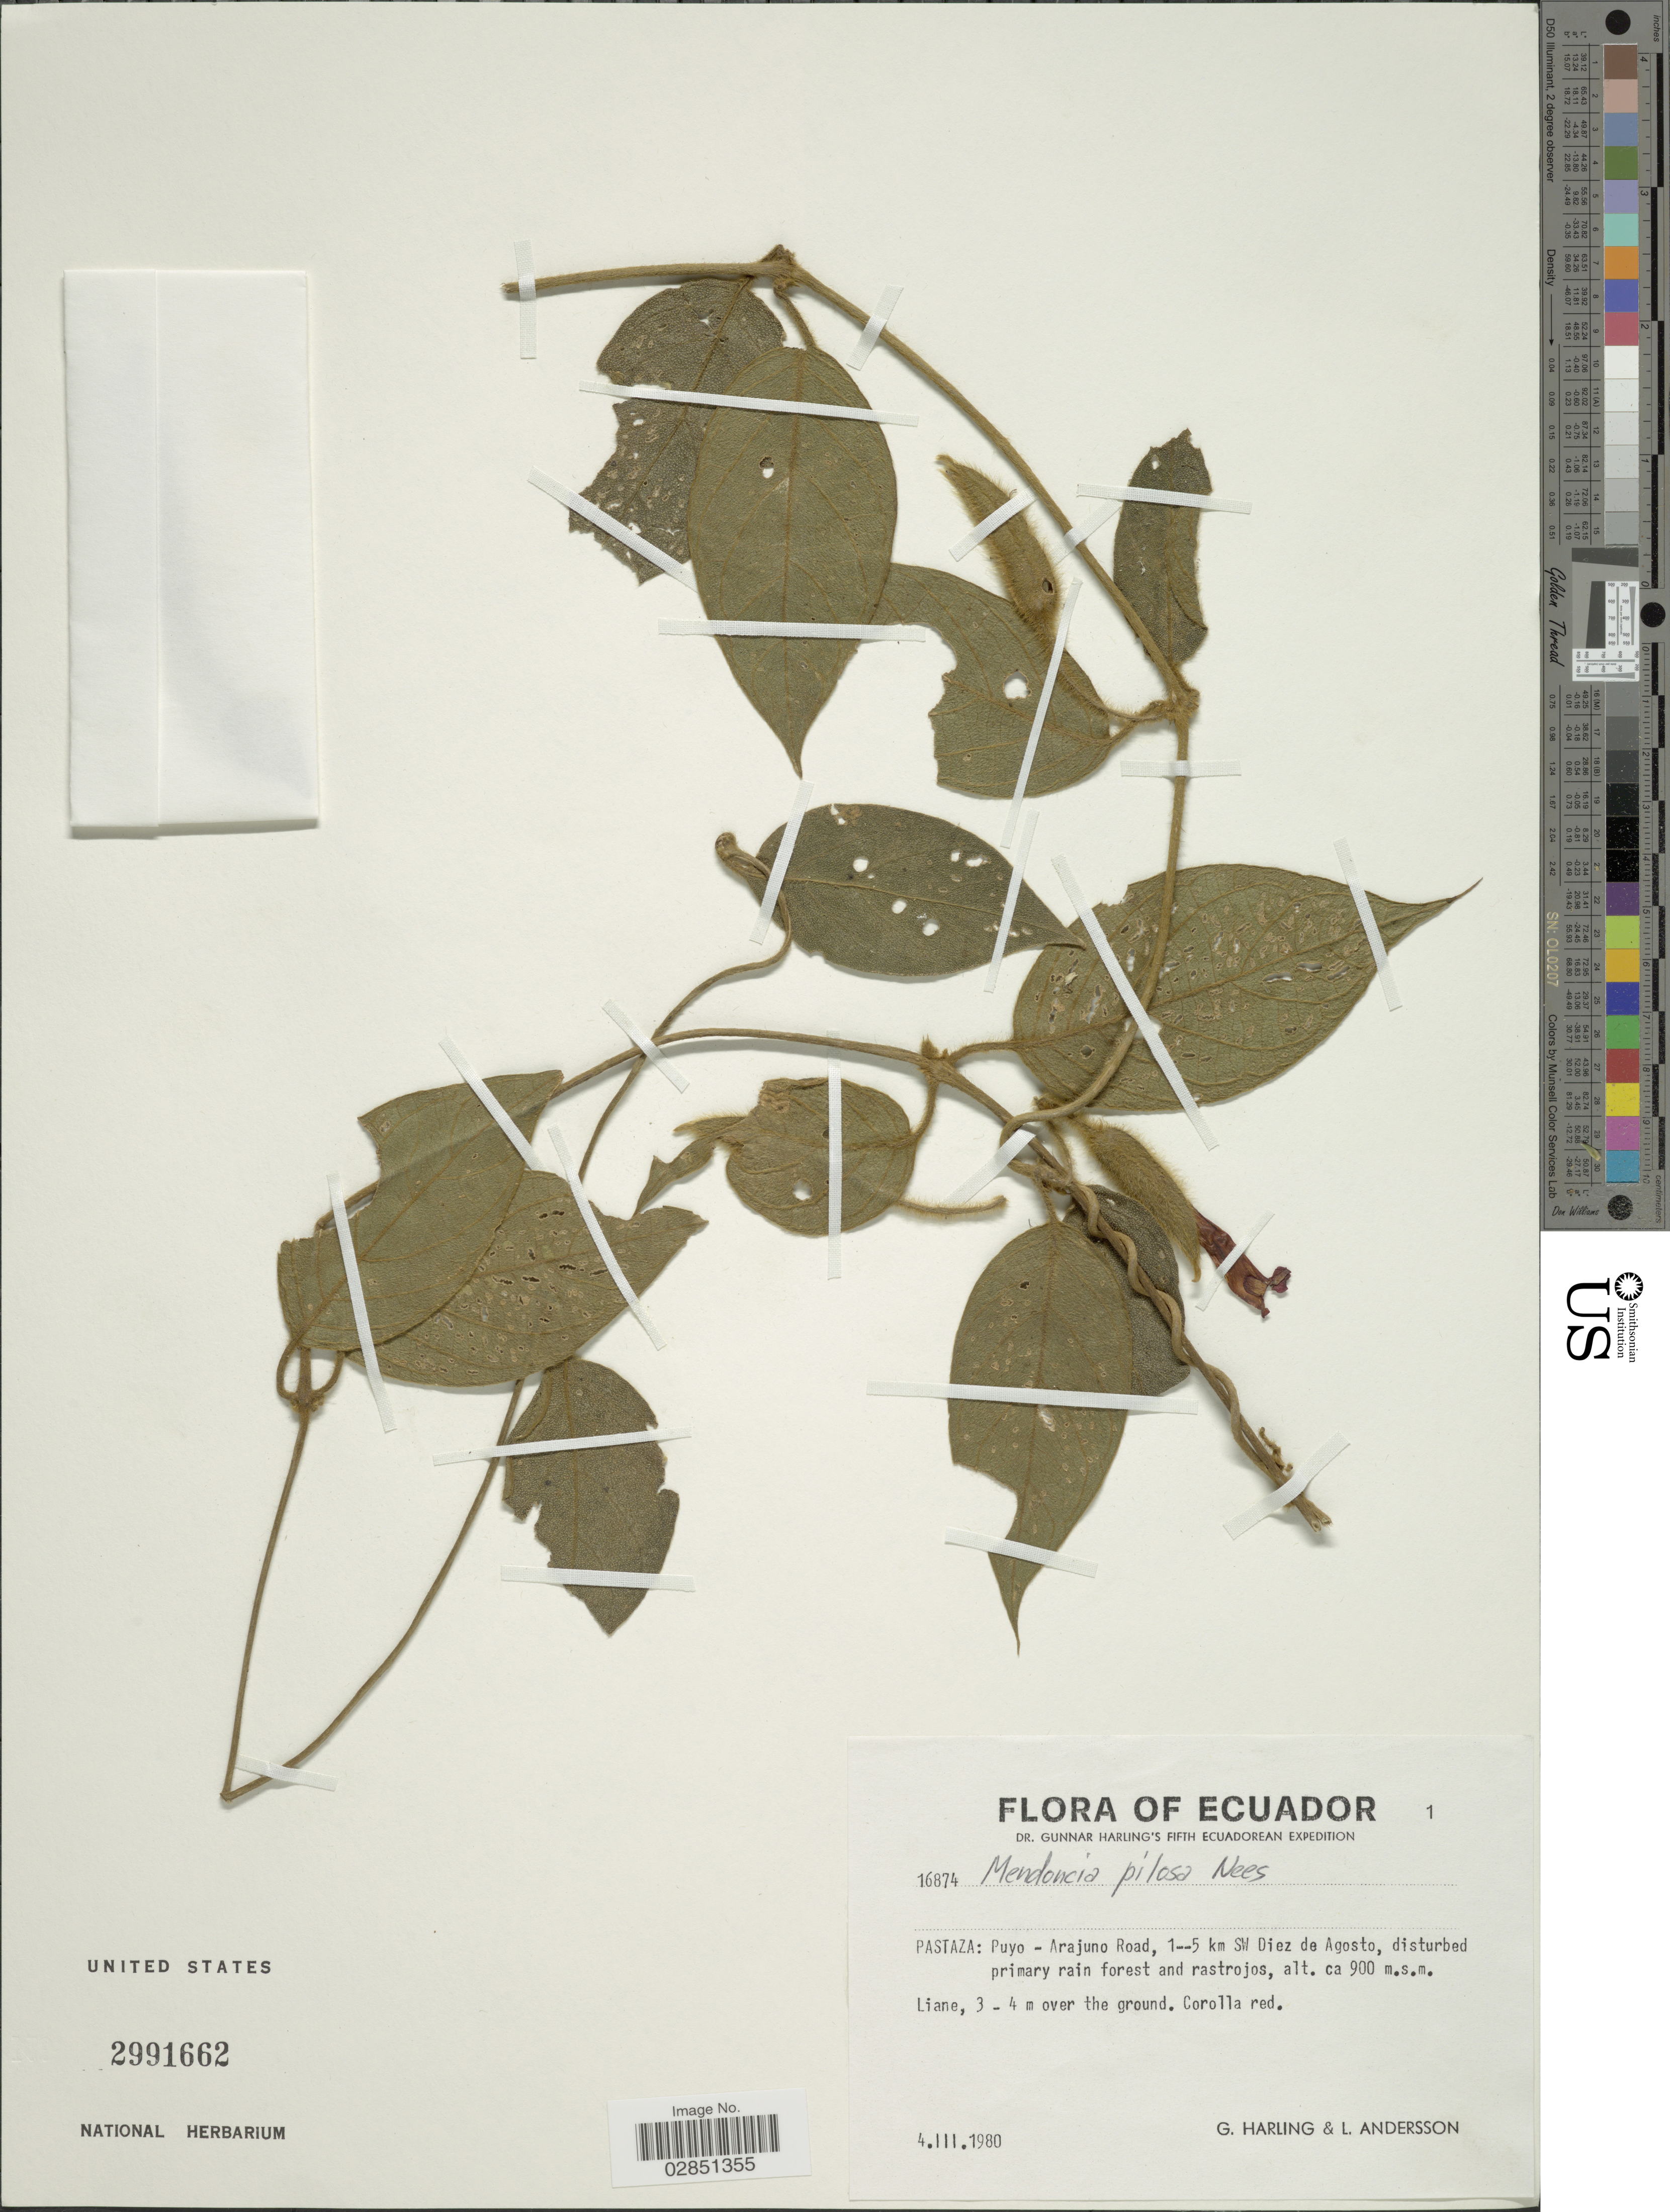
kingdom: Plantae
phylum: Tracheophyta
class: Magnoliopsida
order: Lamiales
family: Acanthaceae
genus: Mendoncia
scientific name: Mendoncia pilosa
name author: Mart.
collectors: G. Harling & L. Andersson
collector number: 16874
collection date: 1980-03-04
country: Ecuador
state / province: Pastaza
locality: Puyo - Arajuno Road, 1--5 km SW Diez de Agosto.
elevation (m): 900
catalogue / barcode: US 2991662